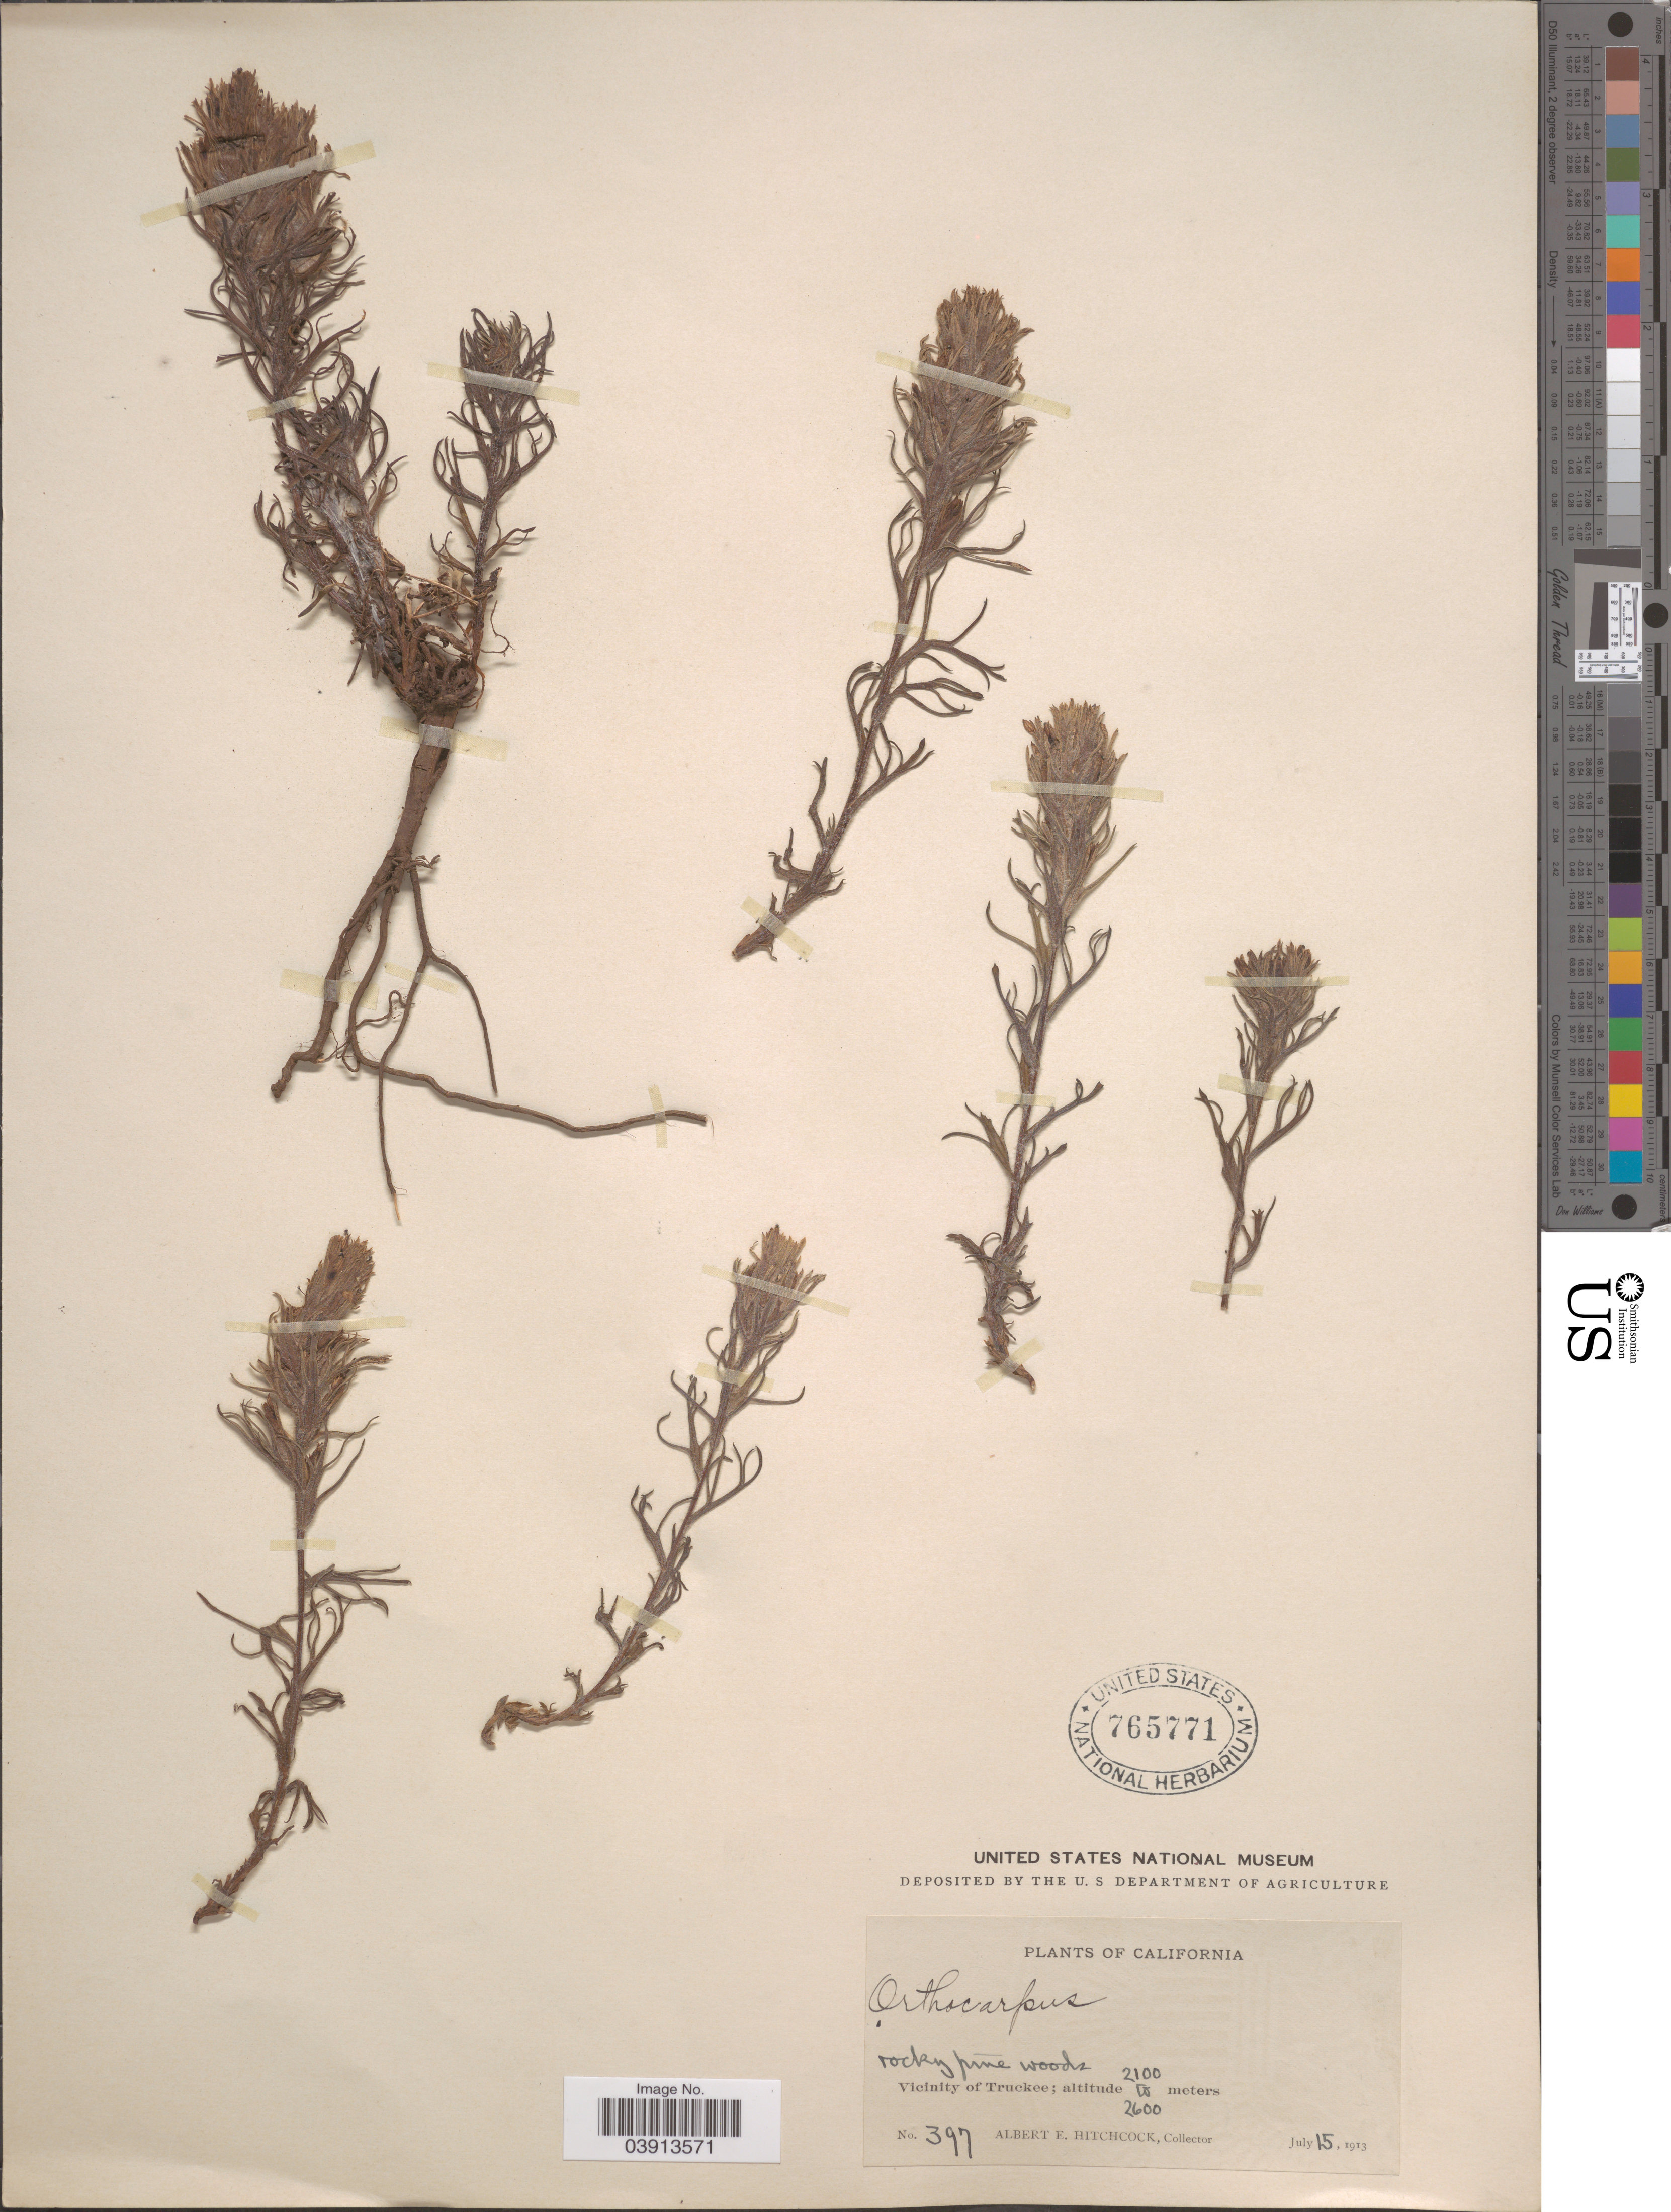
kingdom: Plantae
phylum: Tracheophyta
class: Magnoliopsida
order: Lamiales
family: Orobanchaceae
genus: Castilleja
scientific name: Castilleja pilosa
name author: (S. Watson) Rydb.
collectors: A. Hitchcock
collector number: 397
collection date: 1913-07-15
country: United States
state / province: California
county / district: Nevada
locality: Vicinity of Truckee.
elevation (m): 2100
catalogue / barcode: US 765771